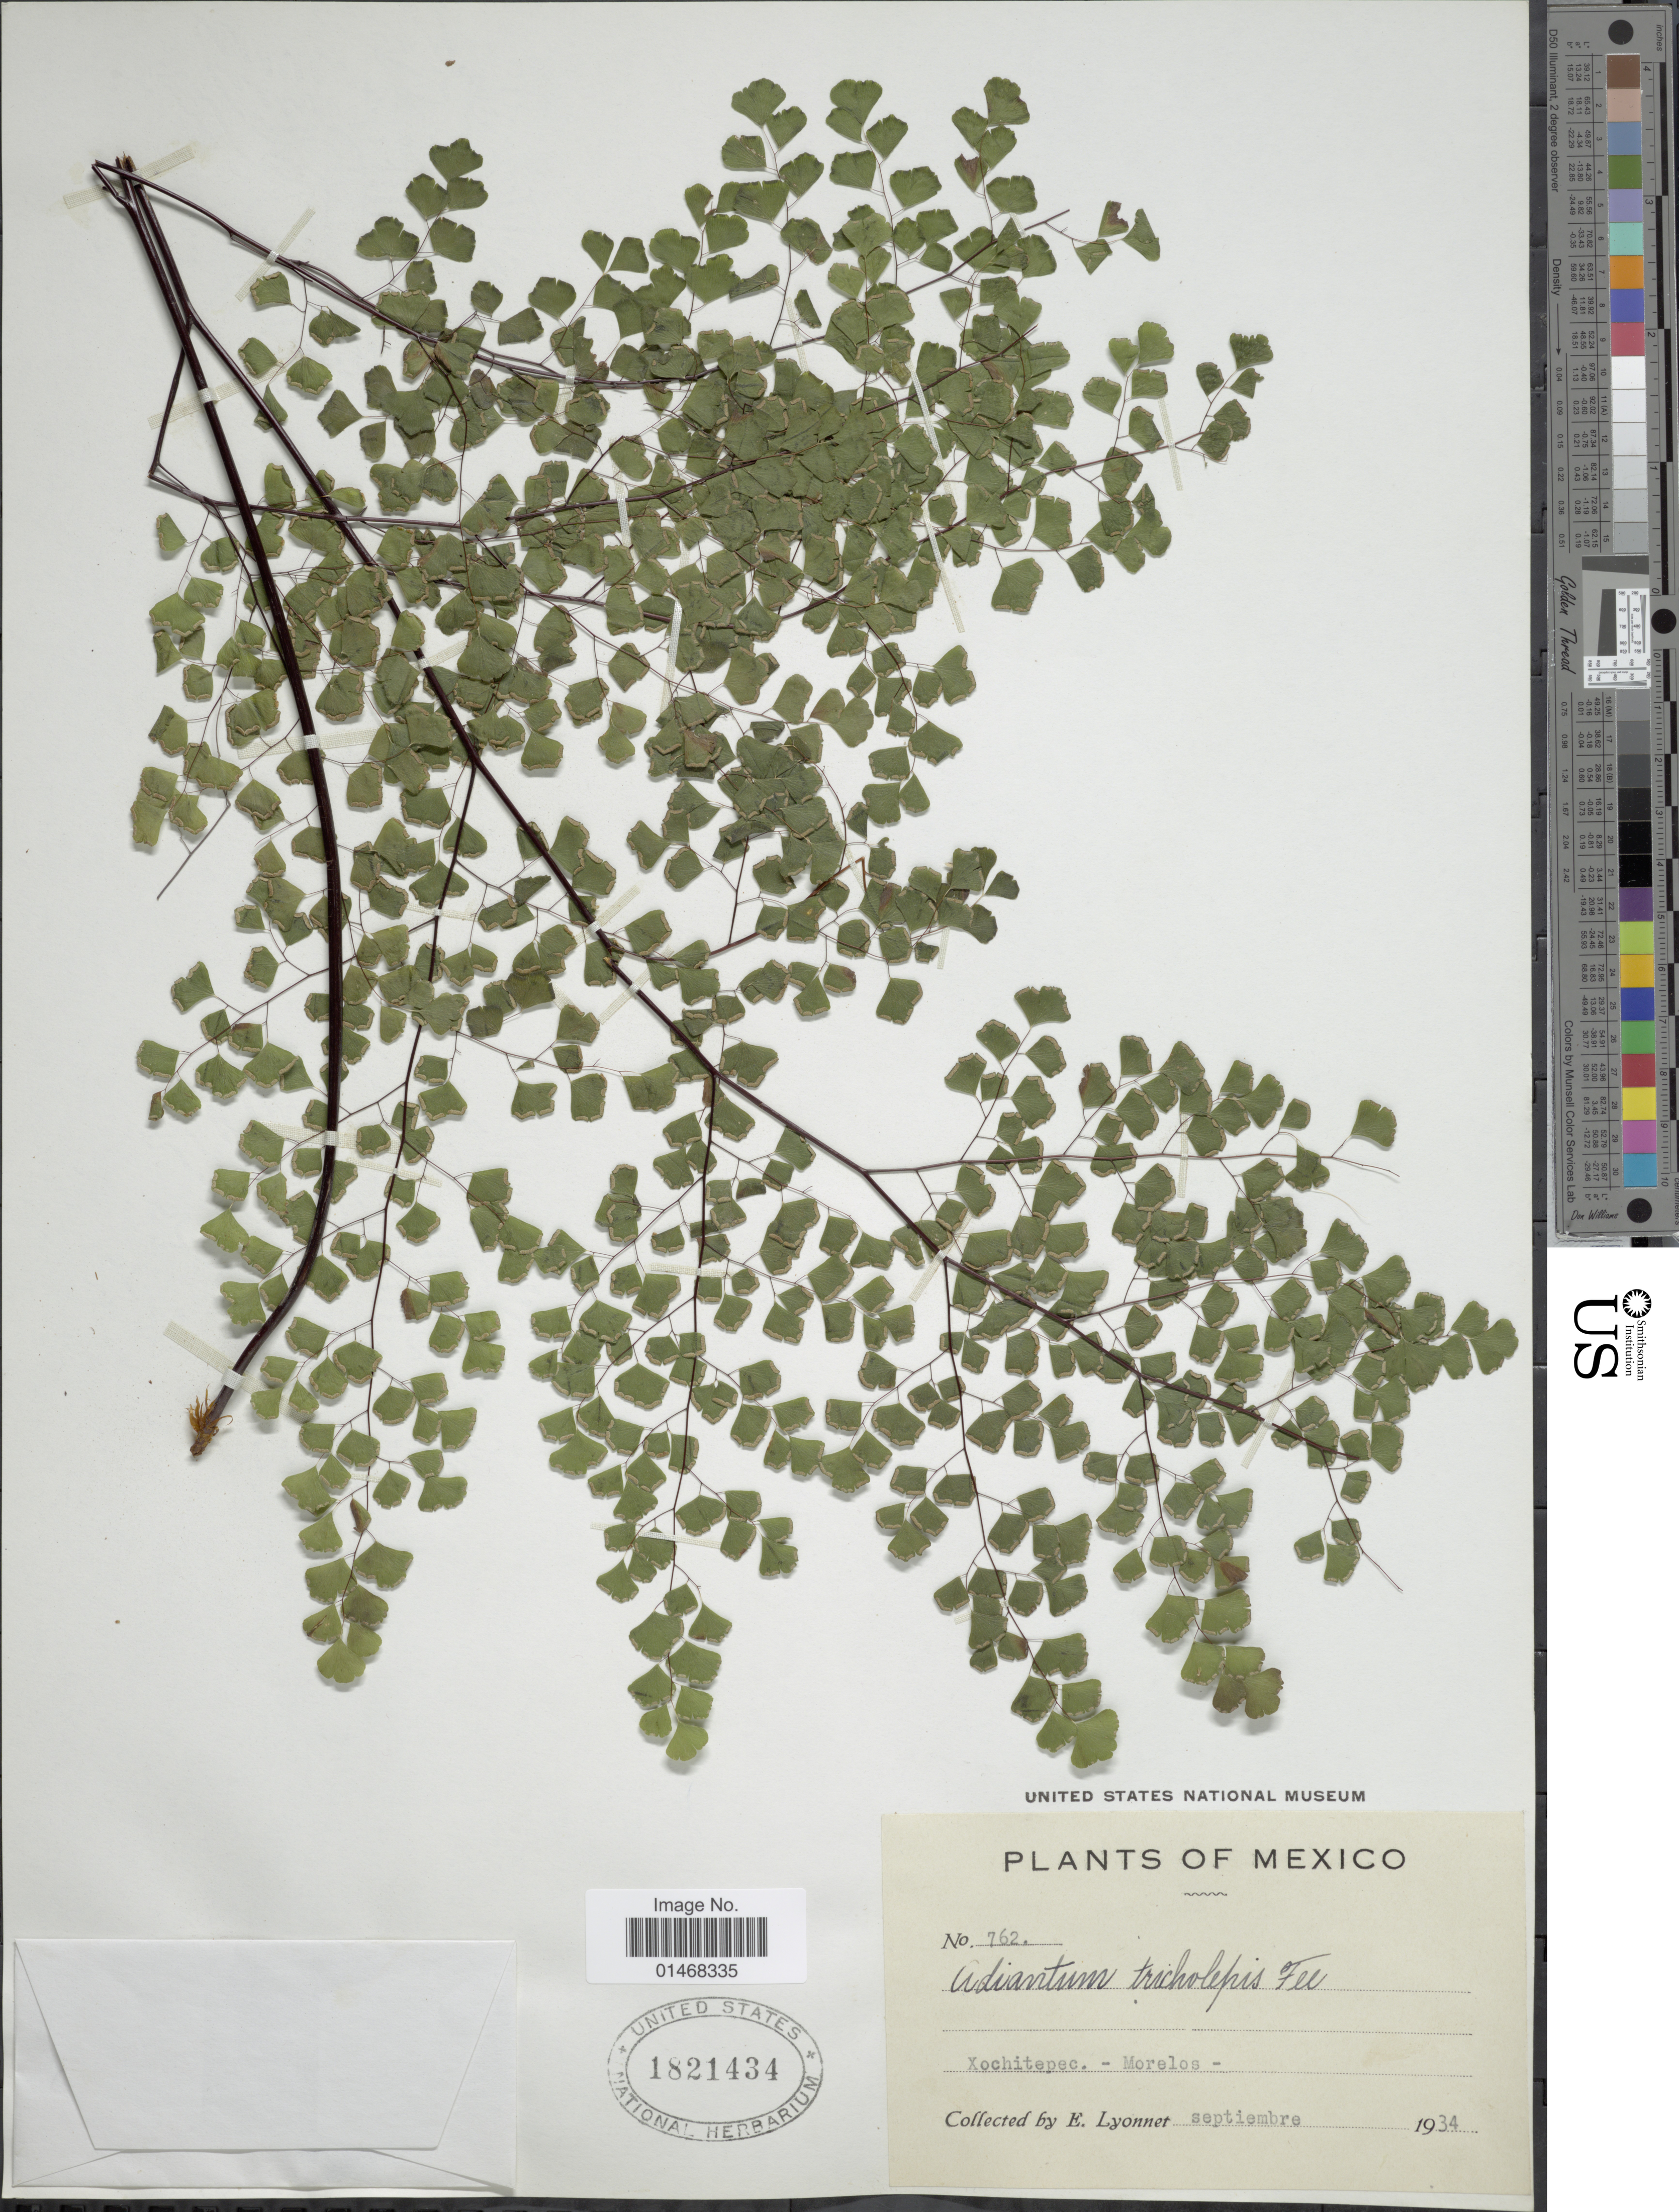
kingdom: Plantae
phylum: Tracheophyta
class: Polypodiopsida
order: Polypodiales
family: Pteridaceae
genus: Adiantum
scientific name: Adiantum tricholepis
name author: Fée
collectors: E. Lyonnet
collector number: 762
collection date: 1934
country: Mexico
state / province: Morelos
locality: Xochitepec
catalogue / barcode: US 1821434